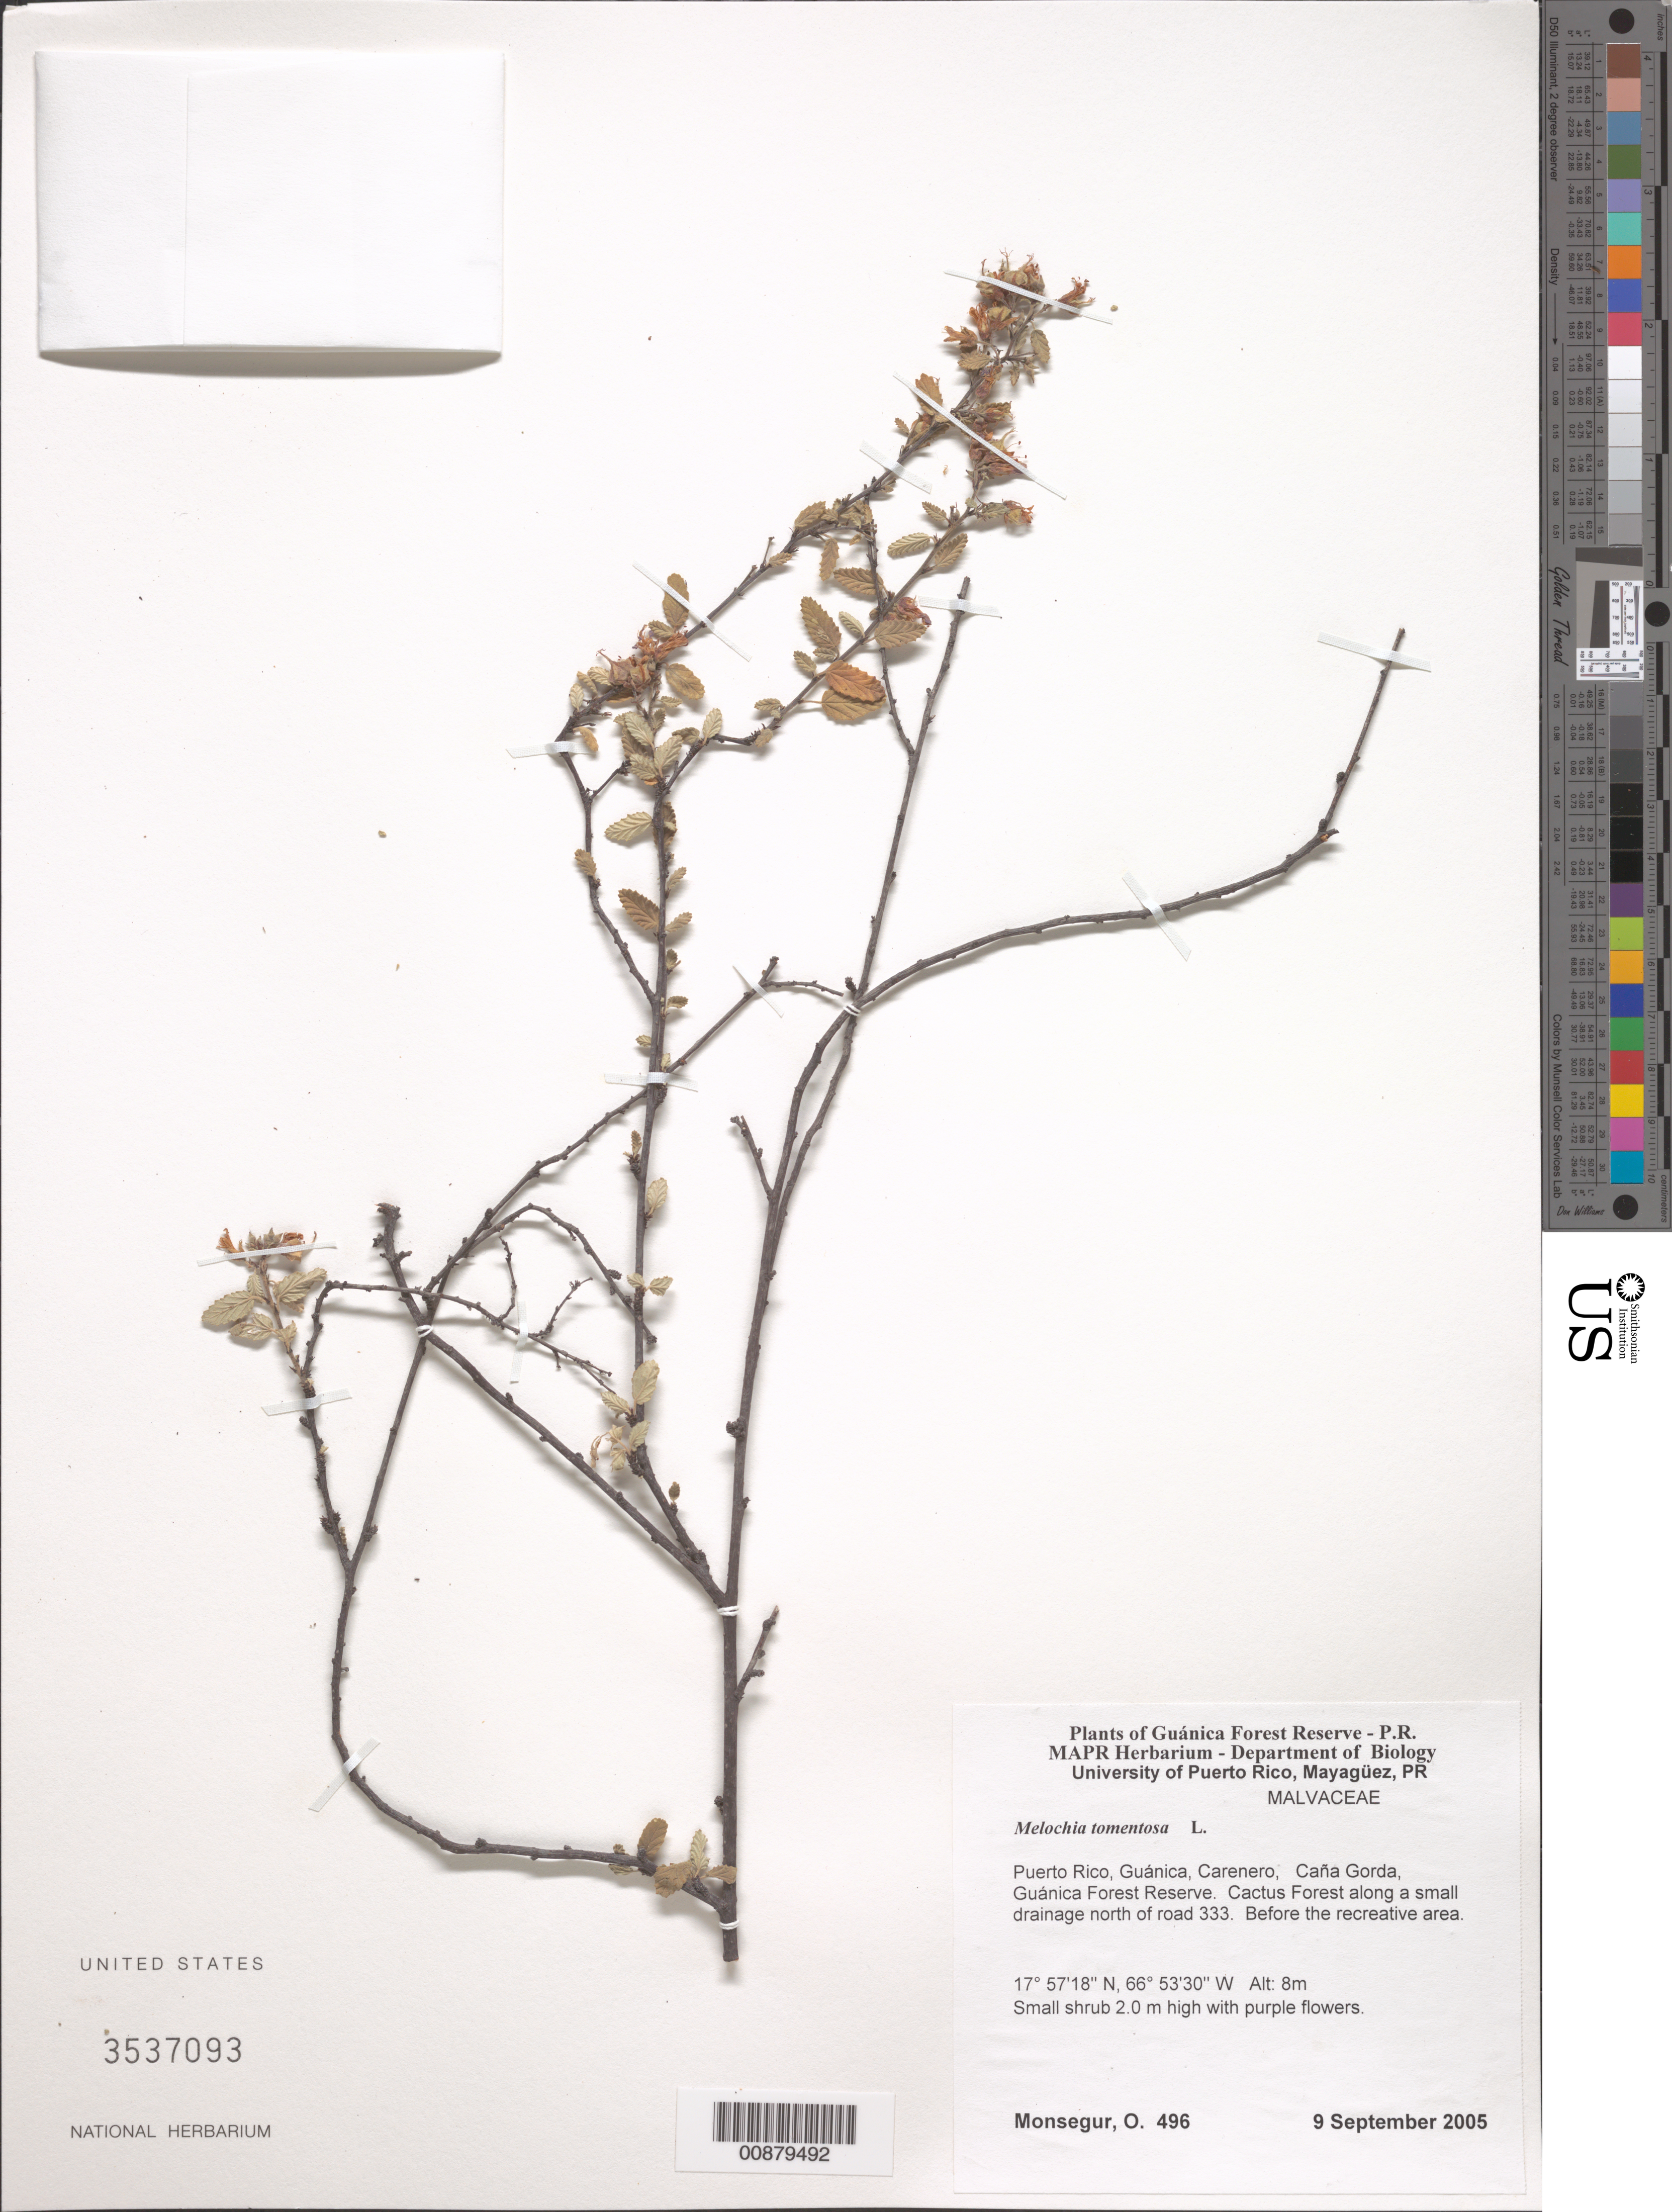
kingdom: Plantae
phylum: Tracheophyta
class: Magnoliopsida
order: Malvales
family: Malvaceae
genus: Melochia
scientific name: Melochia tomentosa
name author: L.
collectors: O. Monsegur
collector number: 496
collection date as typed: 09 Sep 2005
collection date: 2005-09-09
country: Puerto Rico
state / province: Guánica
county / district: Carenero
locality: Guánica Forest Reserve. Caña Gorda, Cactus Forest along a small drainage north of road 333. Before the recreative area.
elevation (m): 8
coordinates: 17.57177, 66.53301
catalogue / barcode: US 3537093